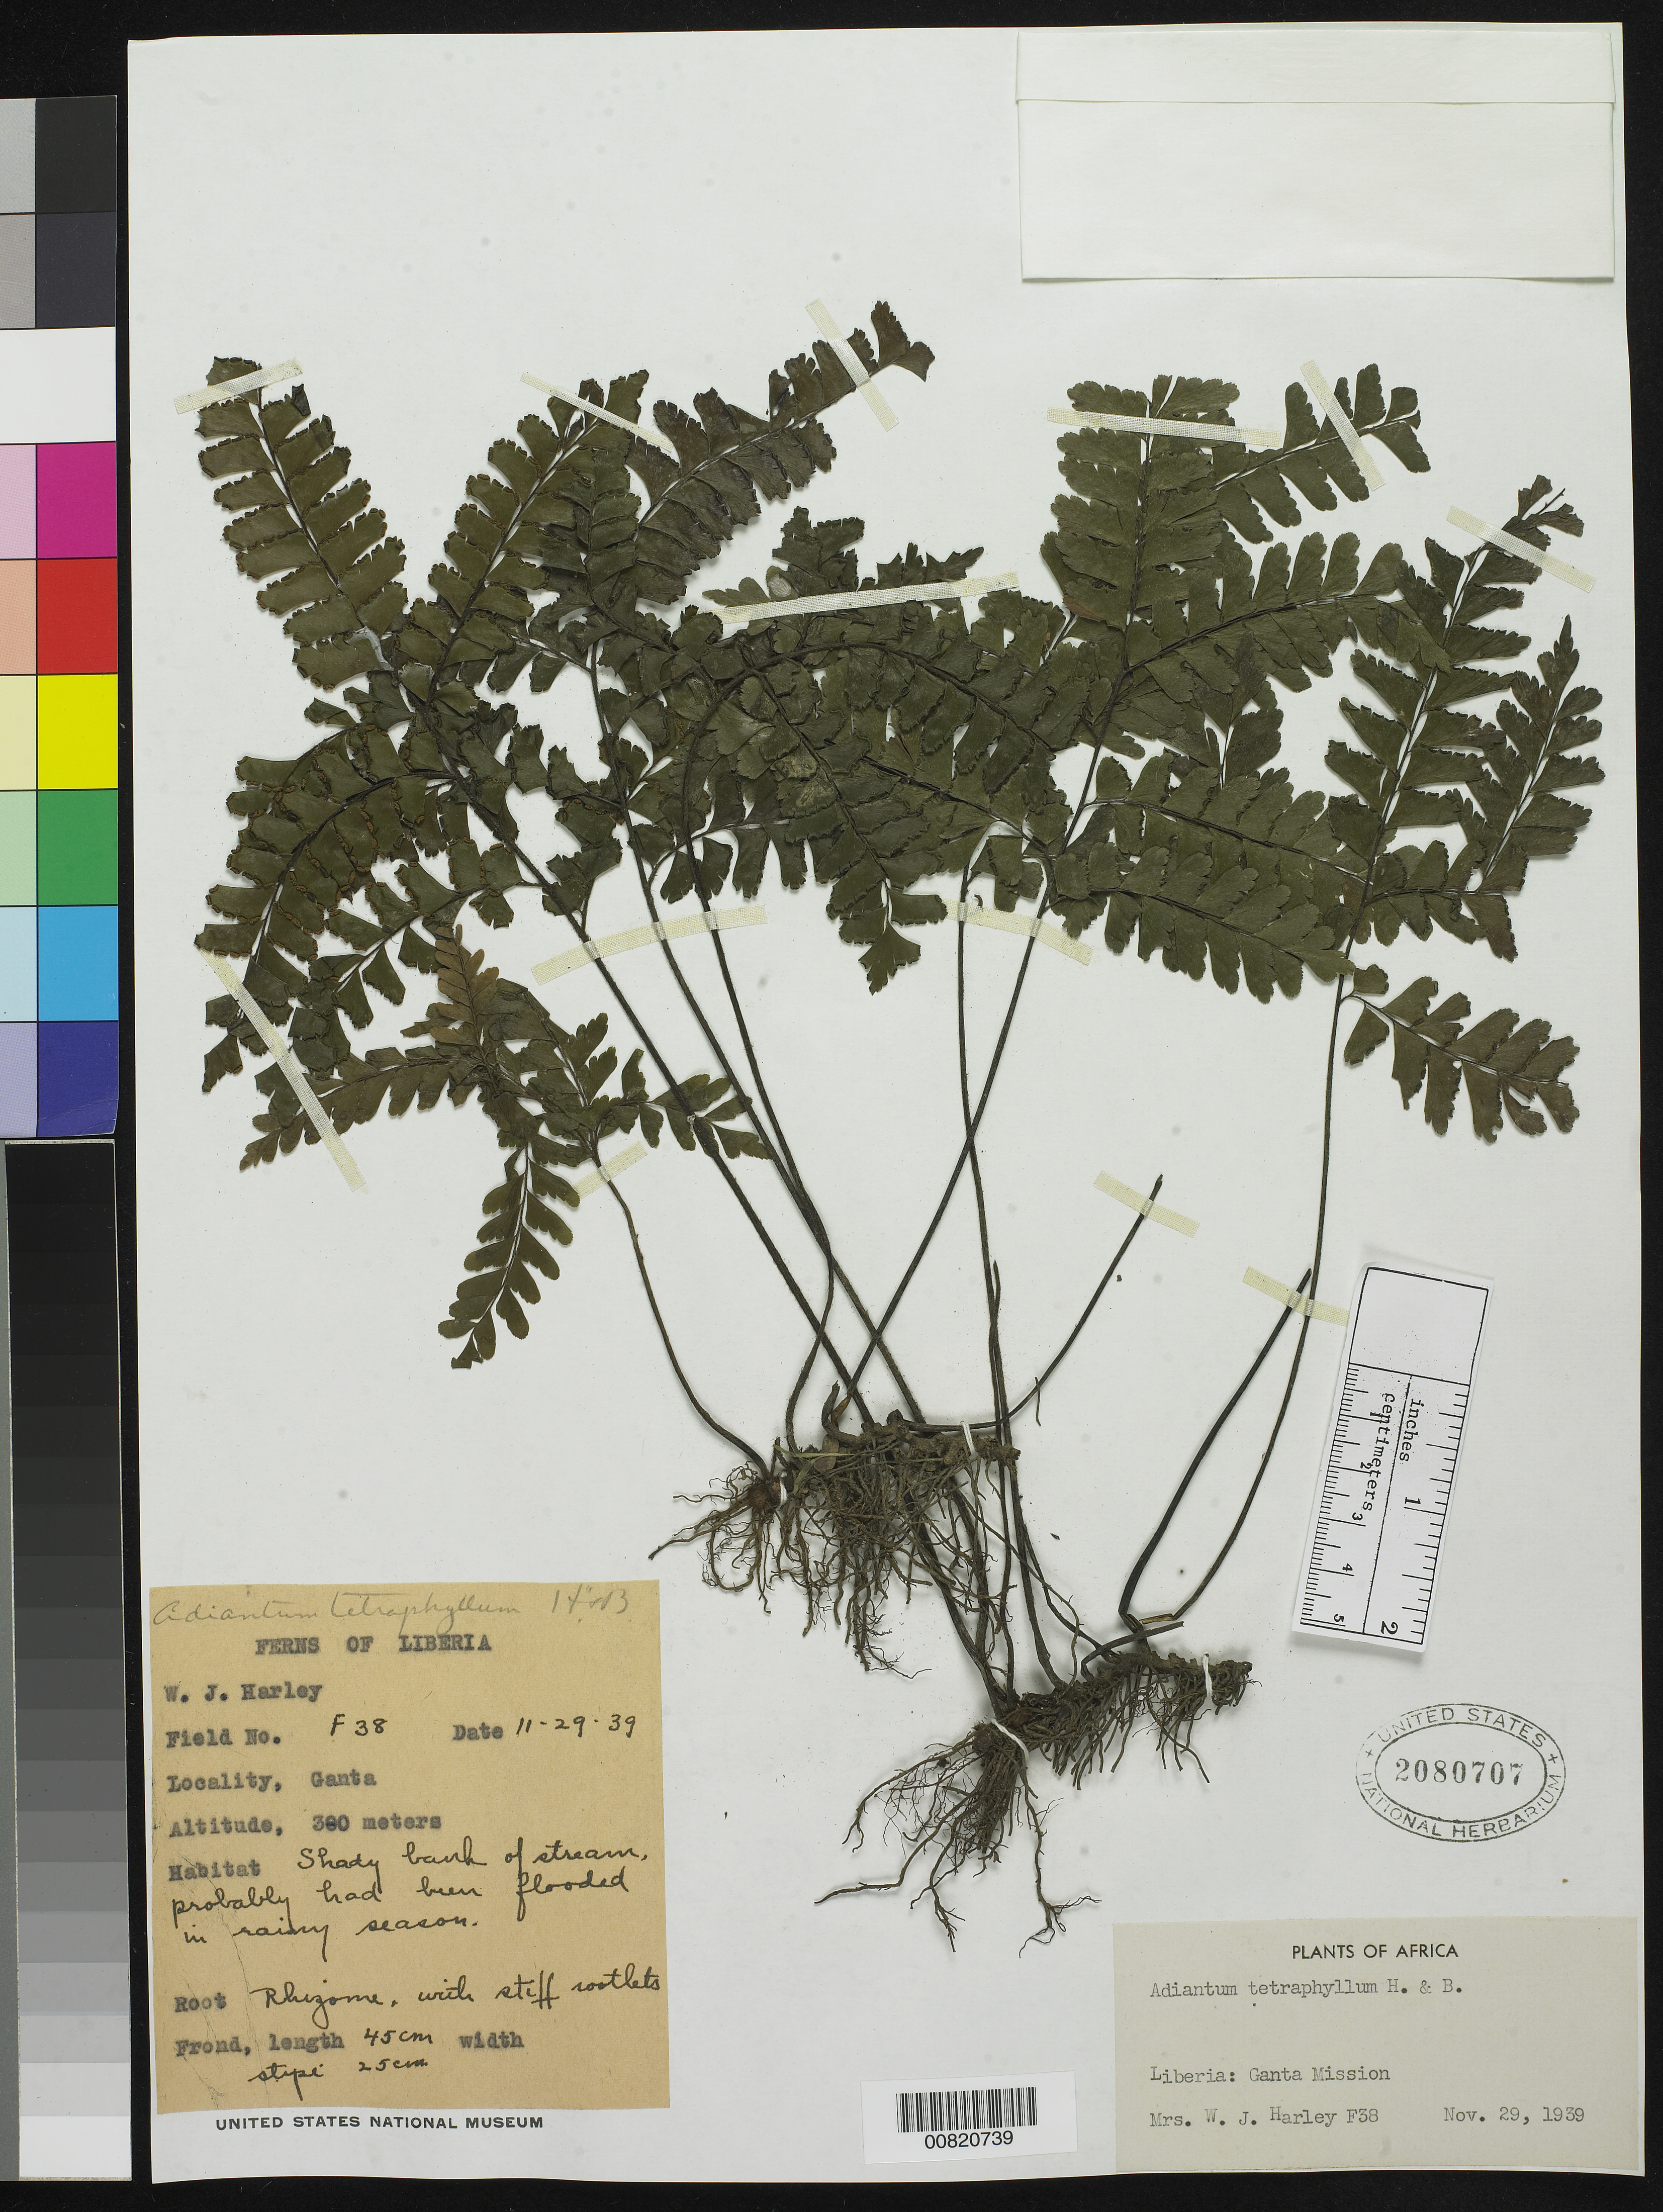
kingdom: Plantae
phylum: Tracheophyta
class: Polypodiopsida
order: Polypodiales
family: Pteridaceae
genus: Adiantum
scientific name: Adiantum tetraphyllum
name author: Humb. & Bonpl. ex Willd.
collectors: Harley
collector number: F 38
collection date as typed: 29 Nov 1939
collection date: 1939-11-29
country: Liberia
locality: Ganta Mission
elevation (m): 300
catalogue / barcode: US 2080707